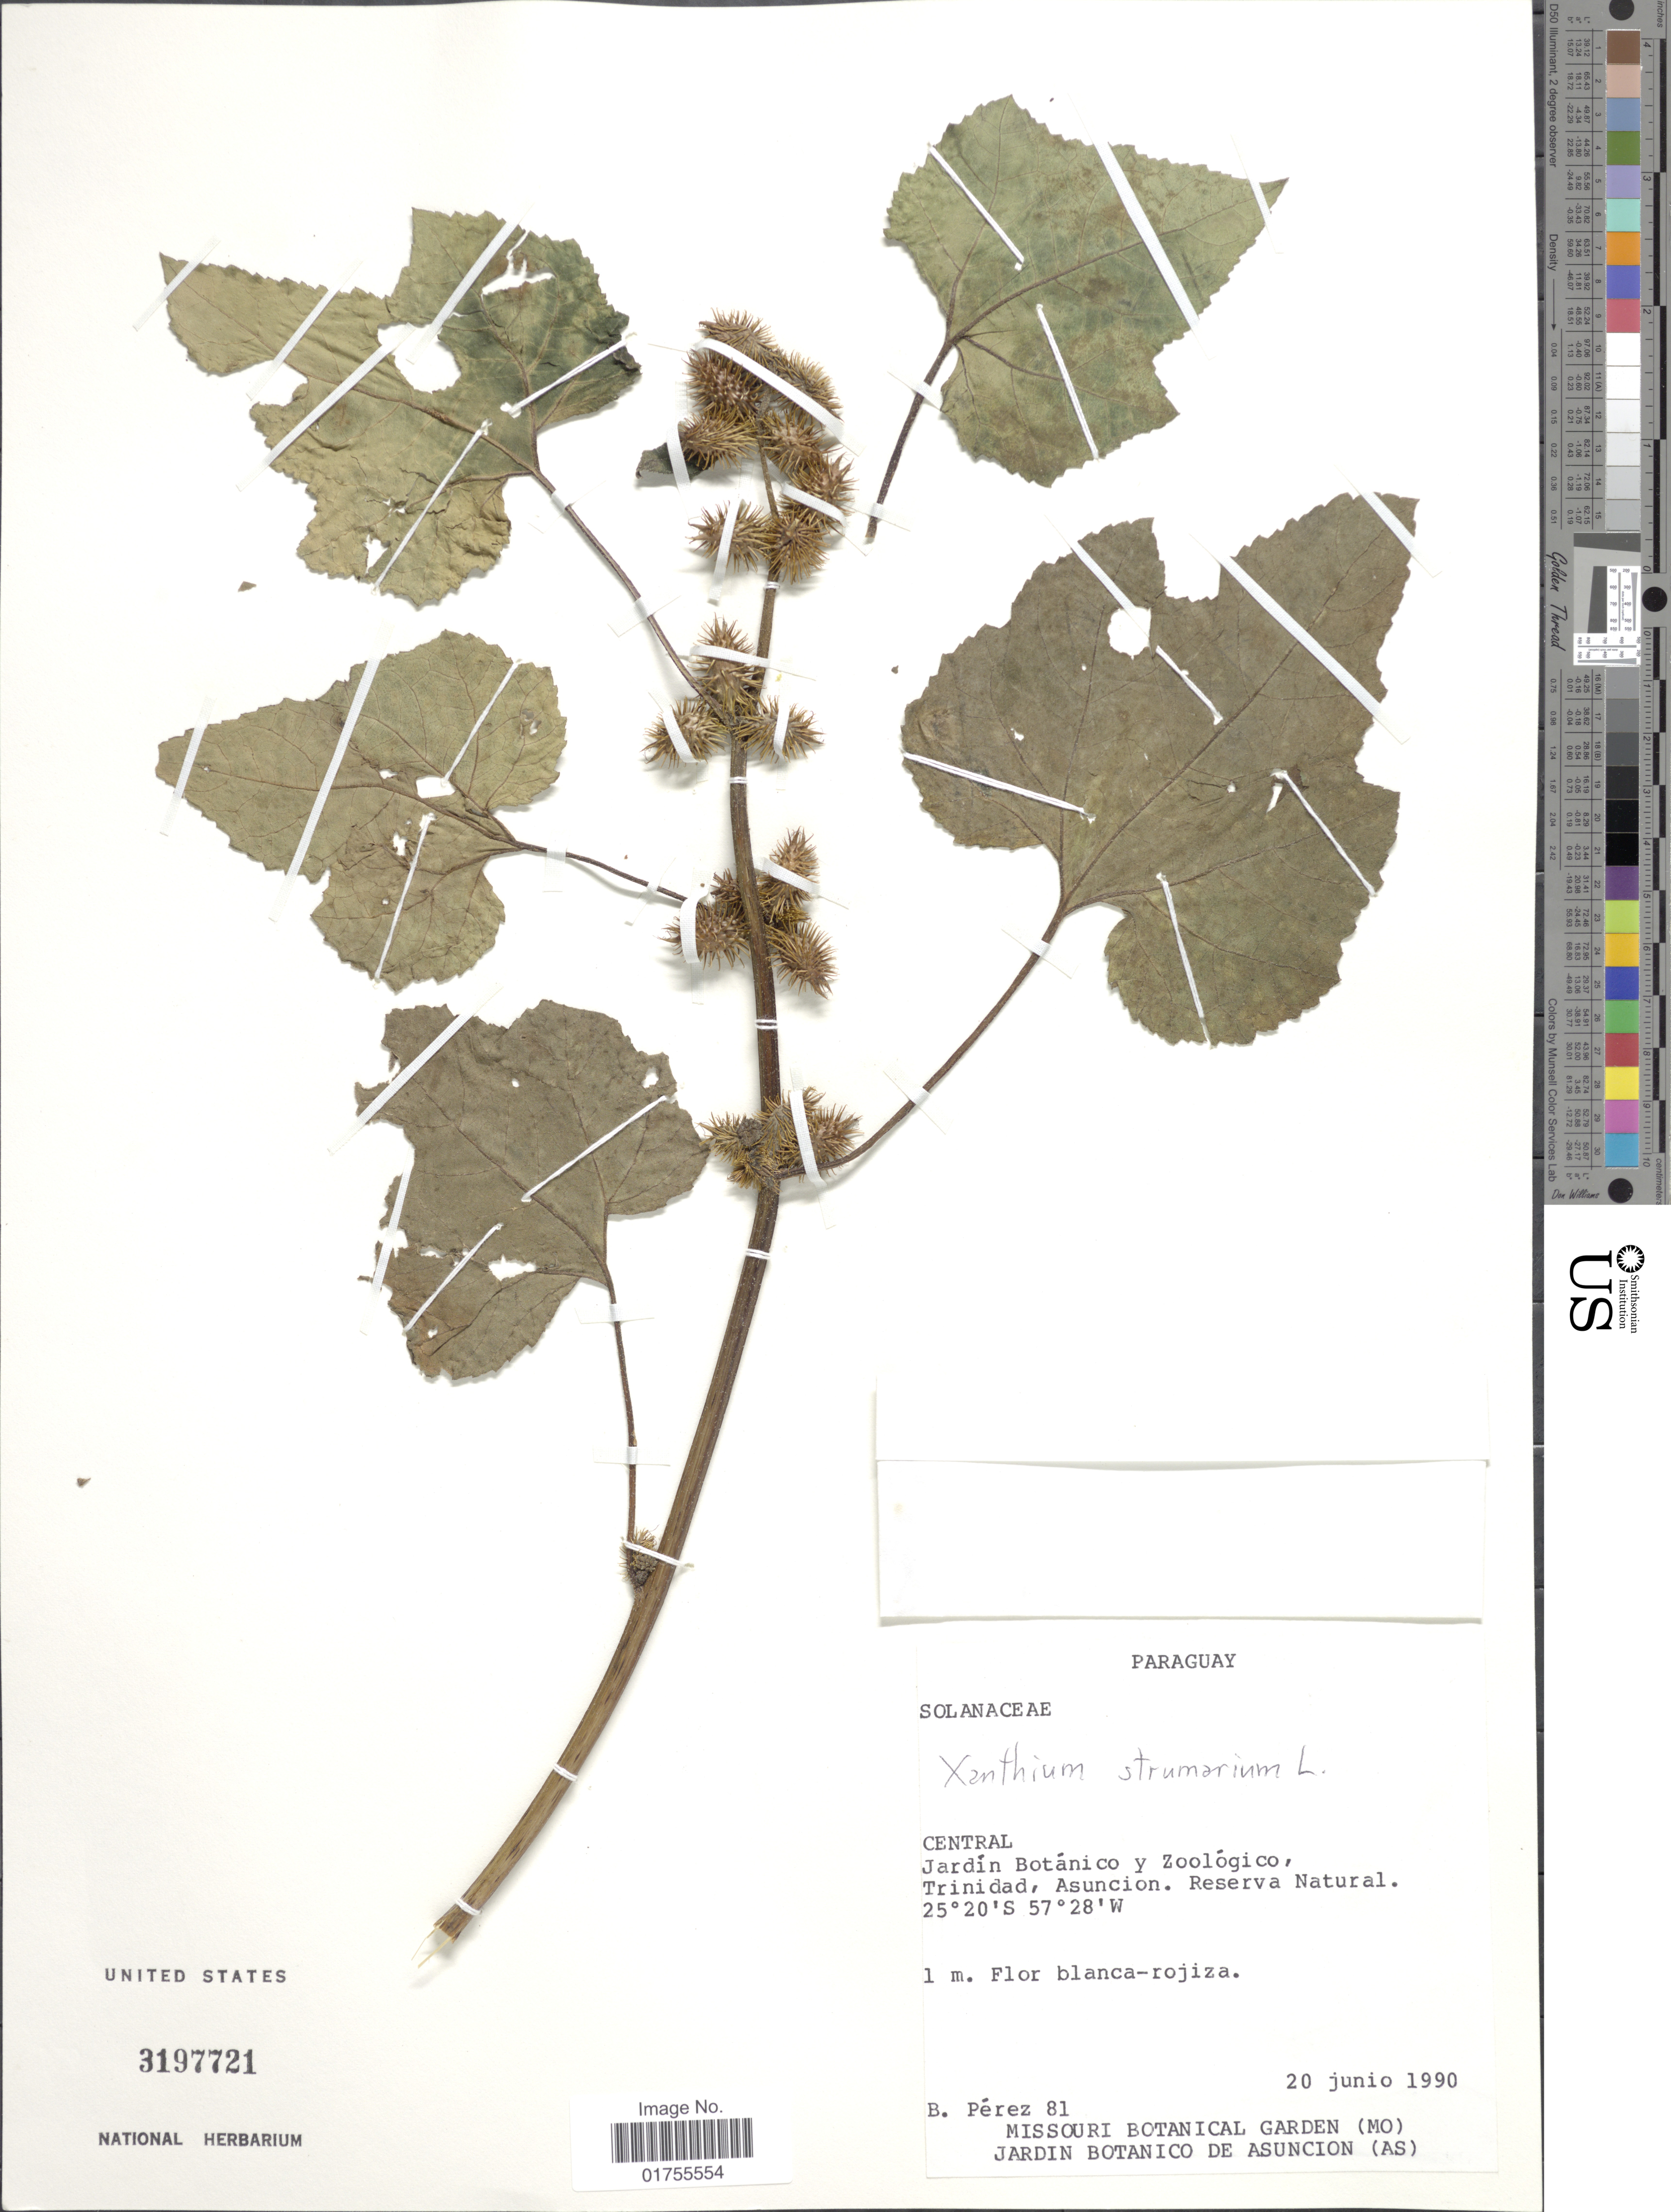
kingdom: Plantae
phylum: Tracheophyta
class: Magnoliopsida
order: Asterales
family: Asteraceae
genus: Xanthium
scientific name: Xanthium strumarium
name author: L.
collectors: B. Pérez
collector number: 81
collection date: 1990-06-20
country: Paraguay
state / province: Central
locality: Jardin Botanico y Zoologico, Trinidad, Asuncion, Reserva Natural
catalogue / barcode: US 3197721